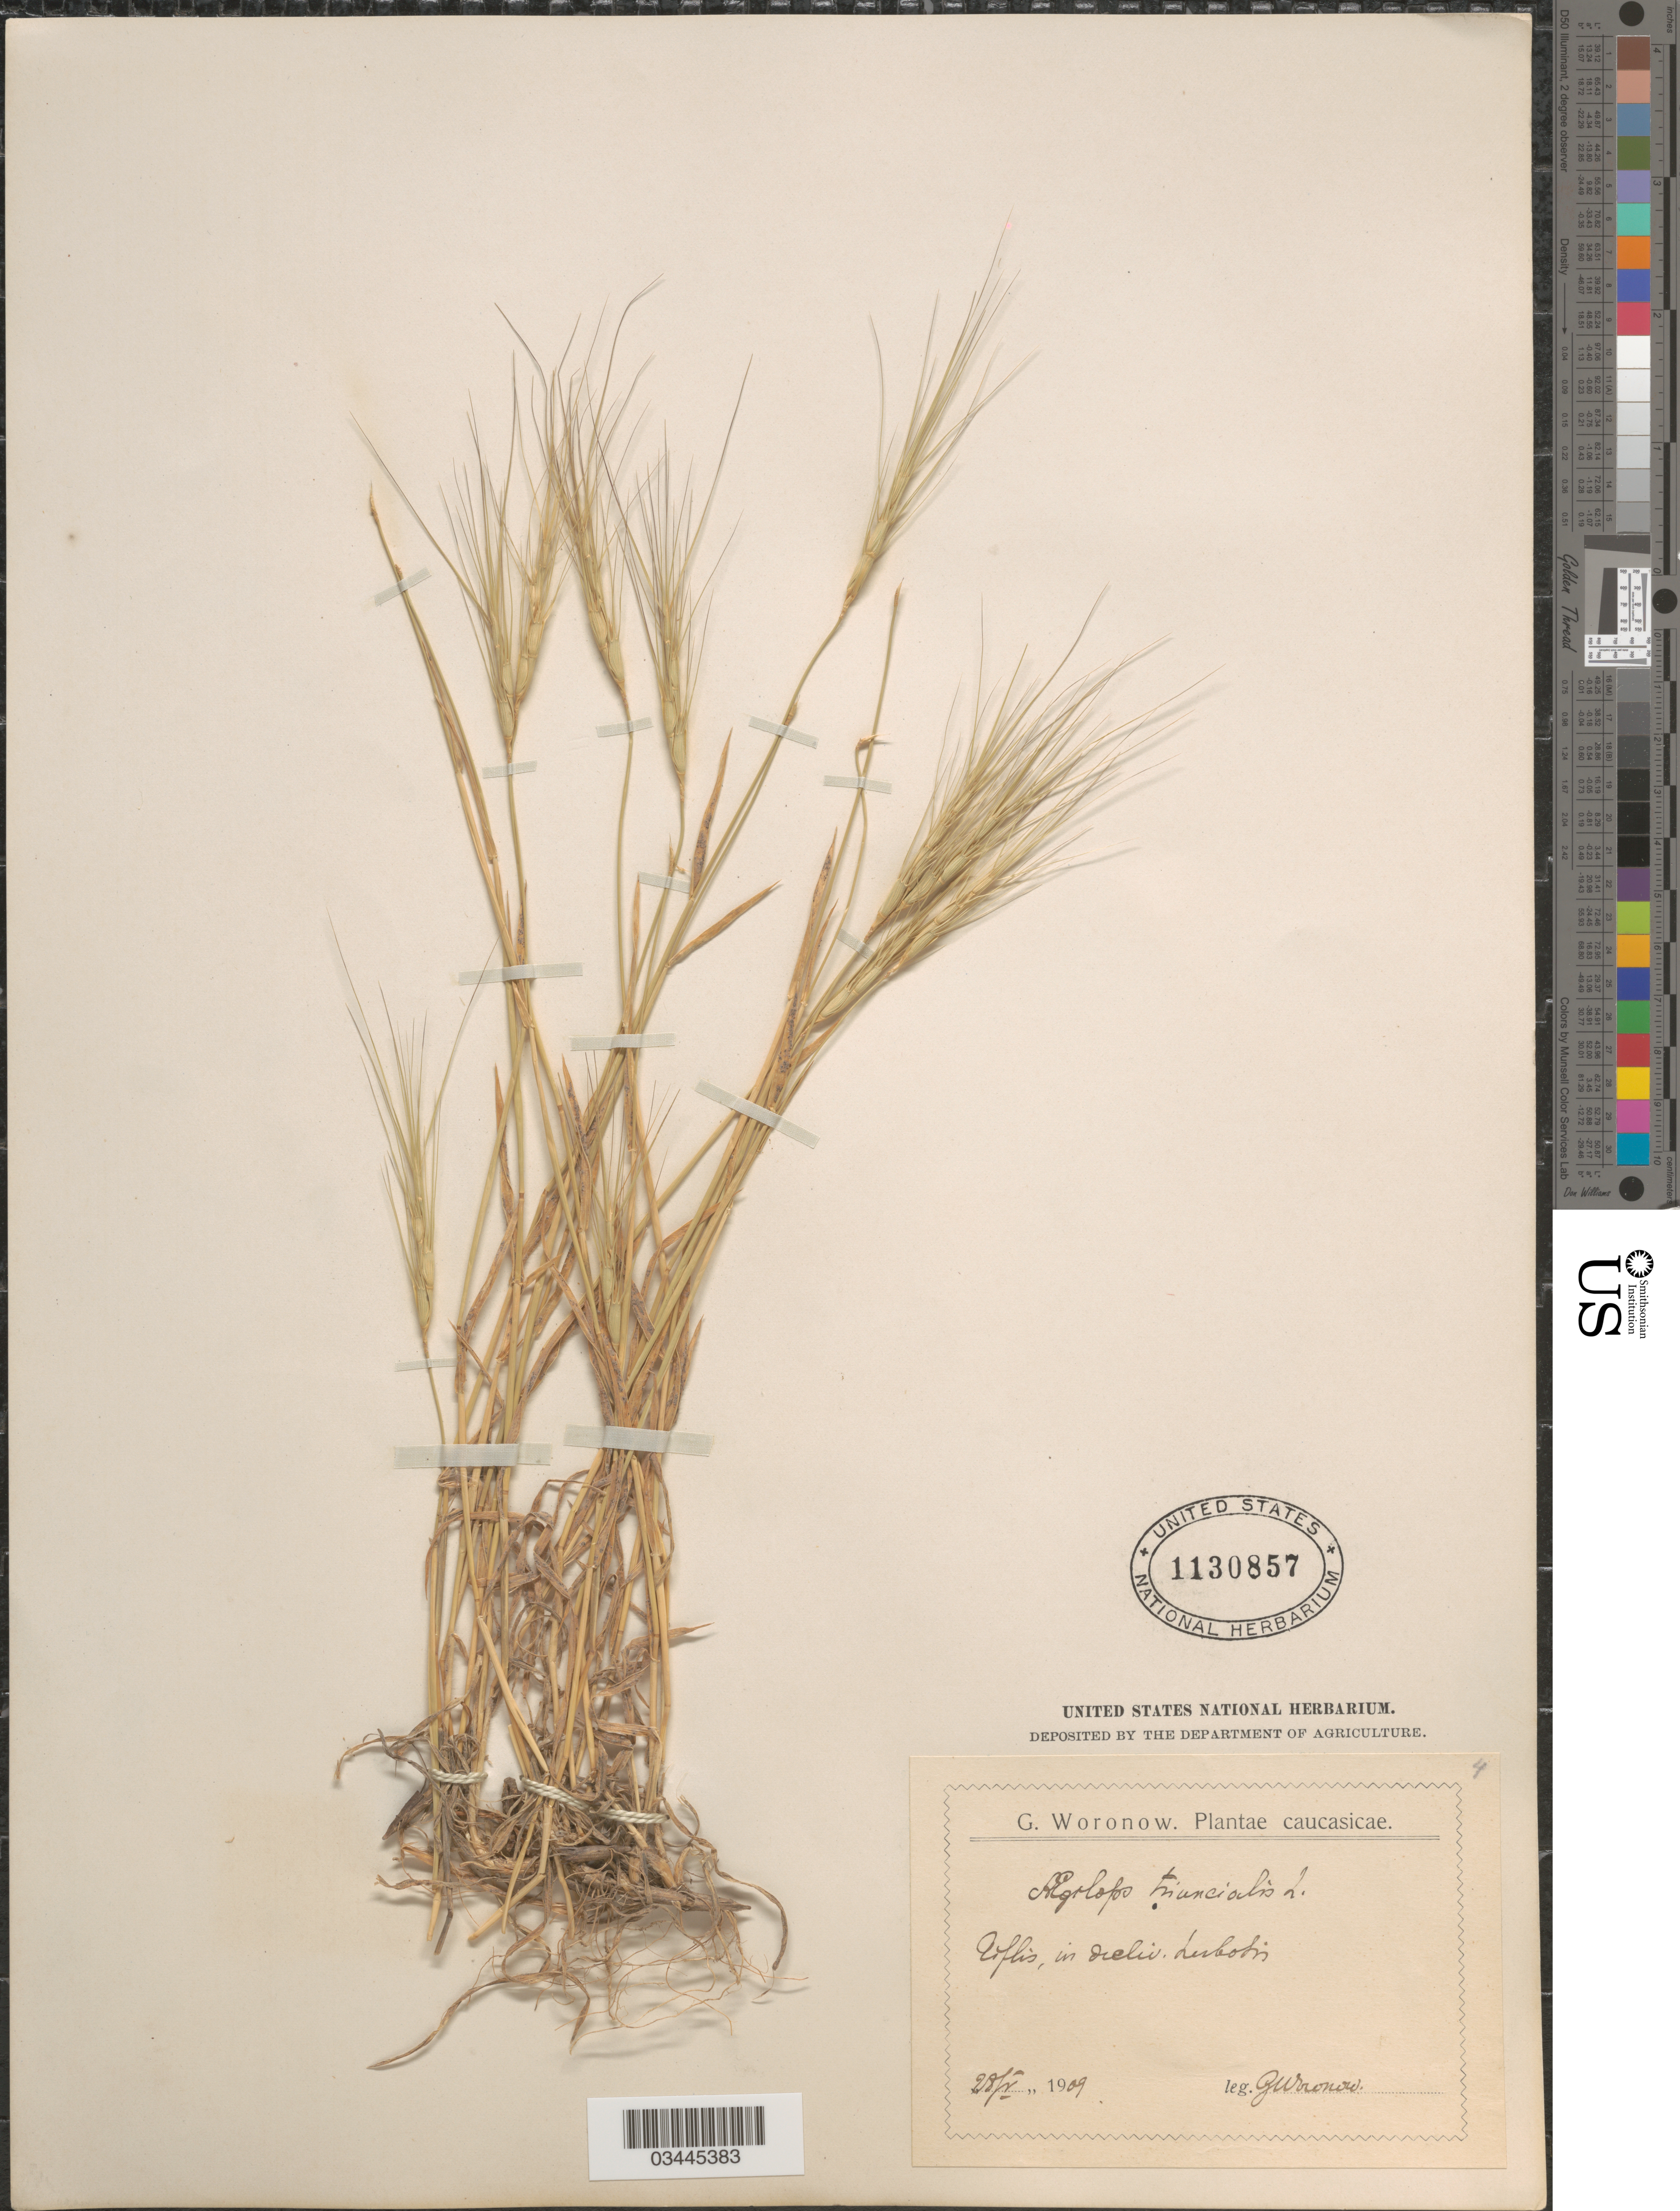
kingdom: Plantae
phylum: Tracheophyta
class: Liliopsida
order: Poales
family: Poaceae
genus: Aegilops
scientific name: Aegilops triuncialis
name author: L.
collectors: G. Woronow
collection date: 1909-05-28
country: Georgia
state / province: Tbilisi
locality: Caucasicae. Tiflis, in decliv. [interpreted] herbosis.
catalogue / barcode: US 1130857